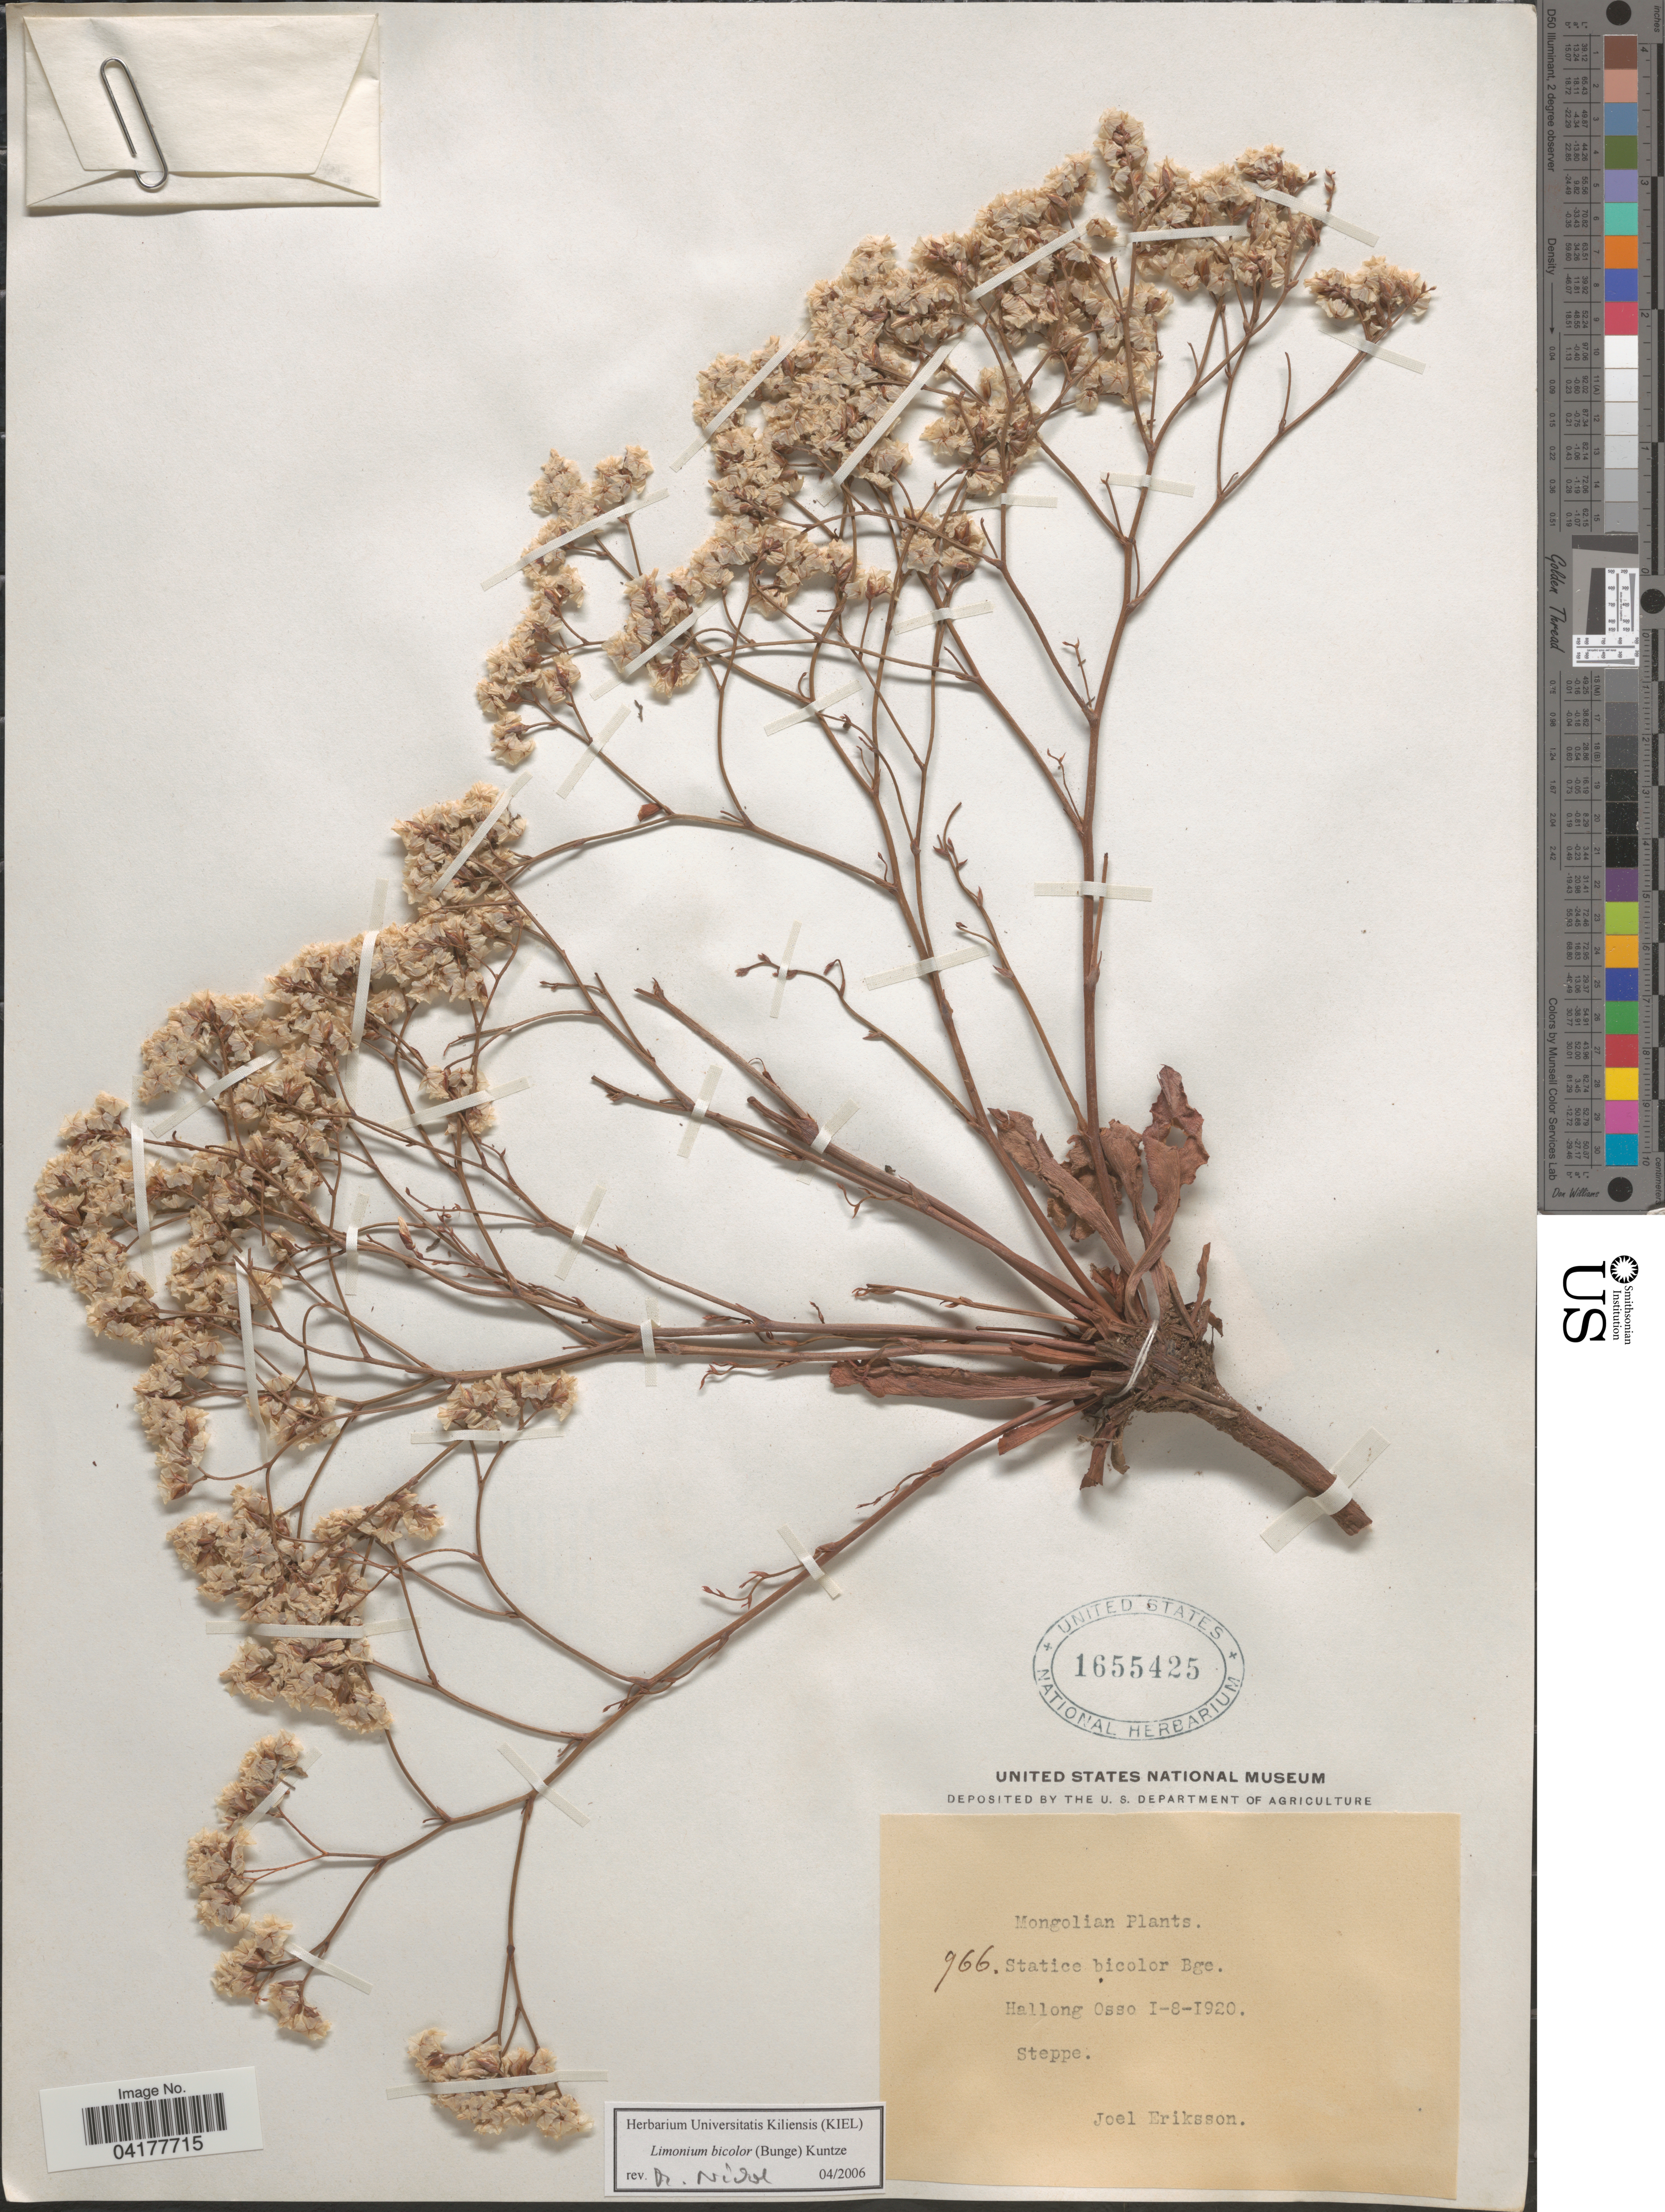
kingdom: Plantae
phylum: Tracheophyta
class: Magnoliopsida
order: Caryophyllales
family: Plumbaginaceae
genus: Limonium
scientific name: Limonium bicolor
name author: (Bunge) Kuntze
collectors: J. Eriksson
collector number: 966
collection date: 1920-08-01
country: Mongolia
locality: Mongolian. Hallong Osso. Steppe.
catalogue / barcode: US 1655425